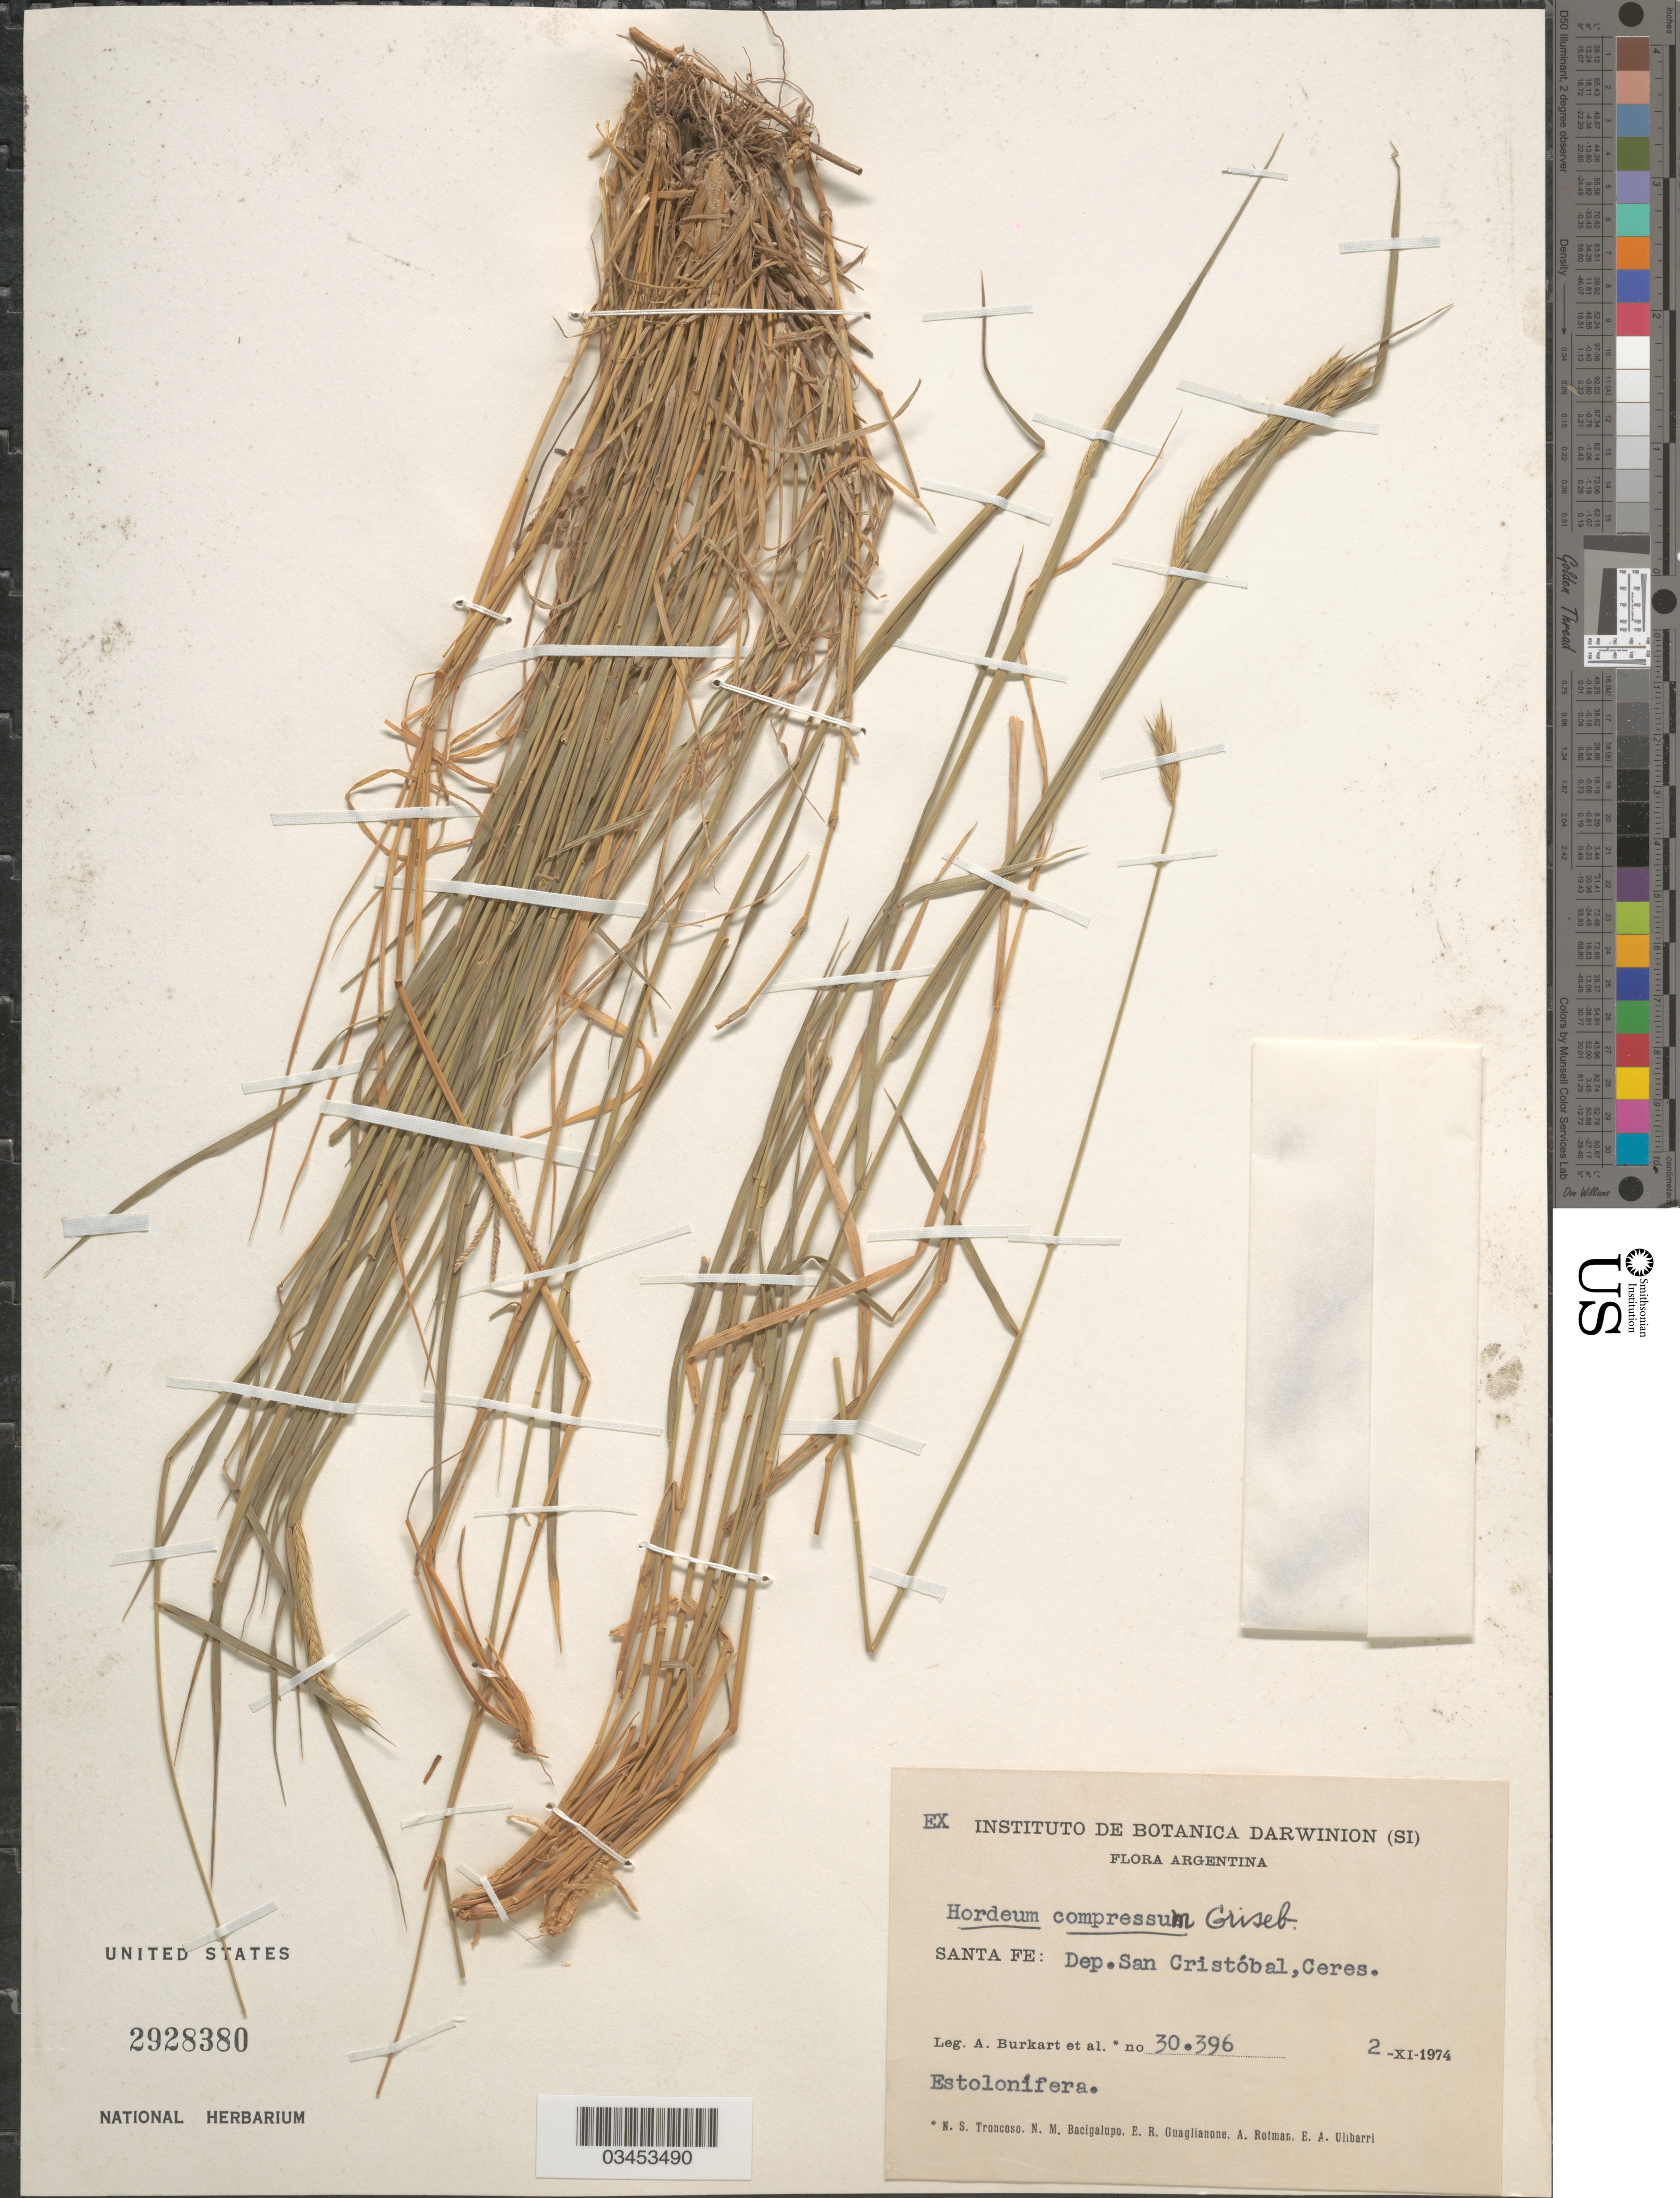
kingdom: Plantae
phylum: Tracheophyta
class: Liliopsida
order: Poales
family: Poaceae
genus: Hordeum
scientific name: Hordeum cordobense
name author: Bothmer et al.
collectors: A. E. Burkart, N. Troncoso, N. M. Bacigalupo, E. R. Guaglianone & et al.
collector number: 30396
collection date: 1974-11-02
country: Argentina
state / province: Santa Fe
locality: Dep. San Cristóbal, Ceres.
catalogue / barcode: US 2928380